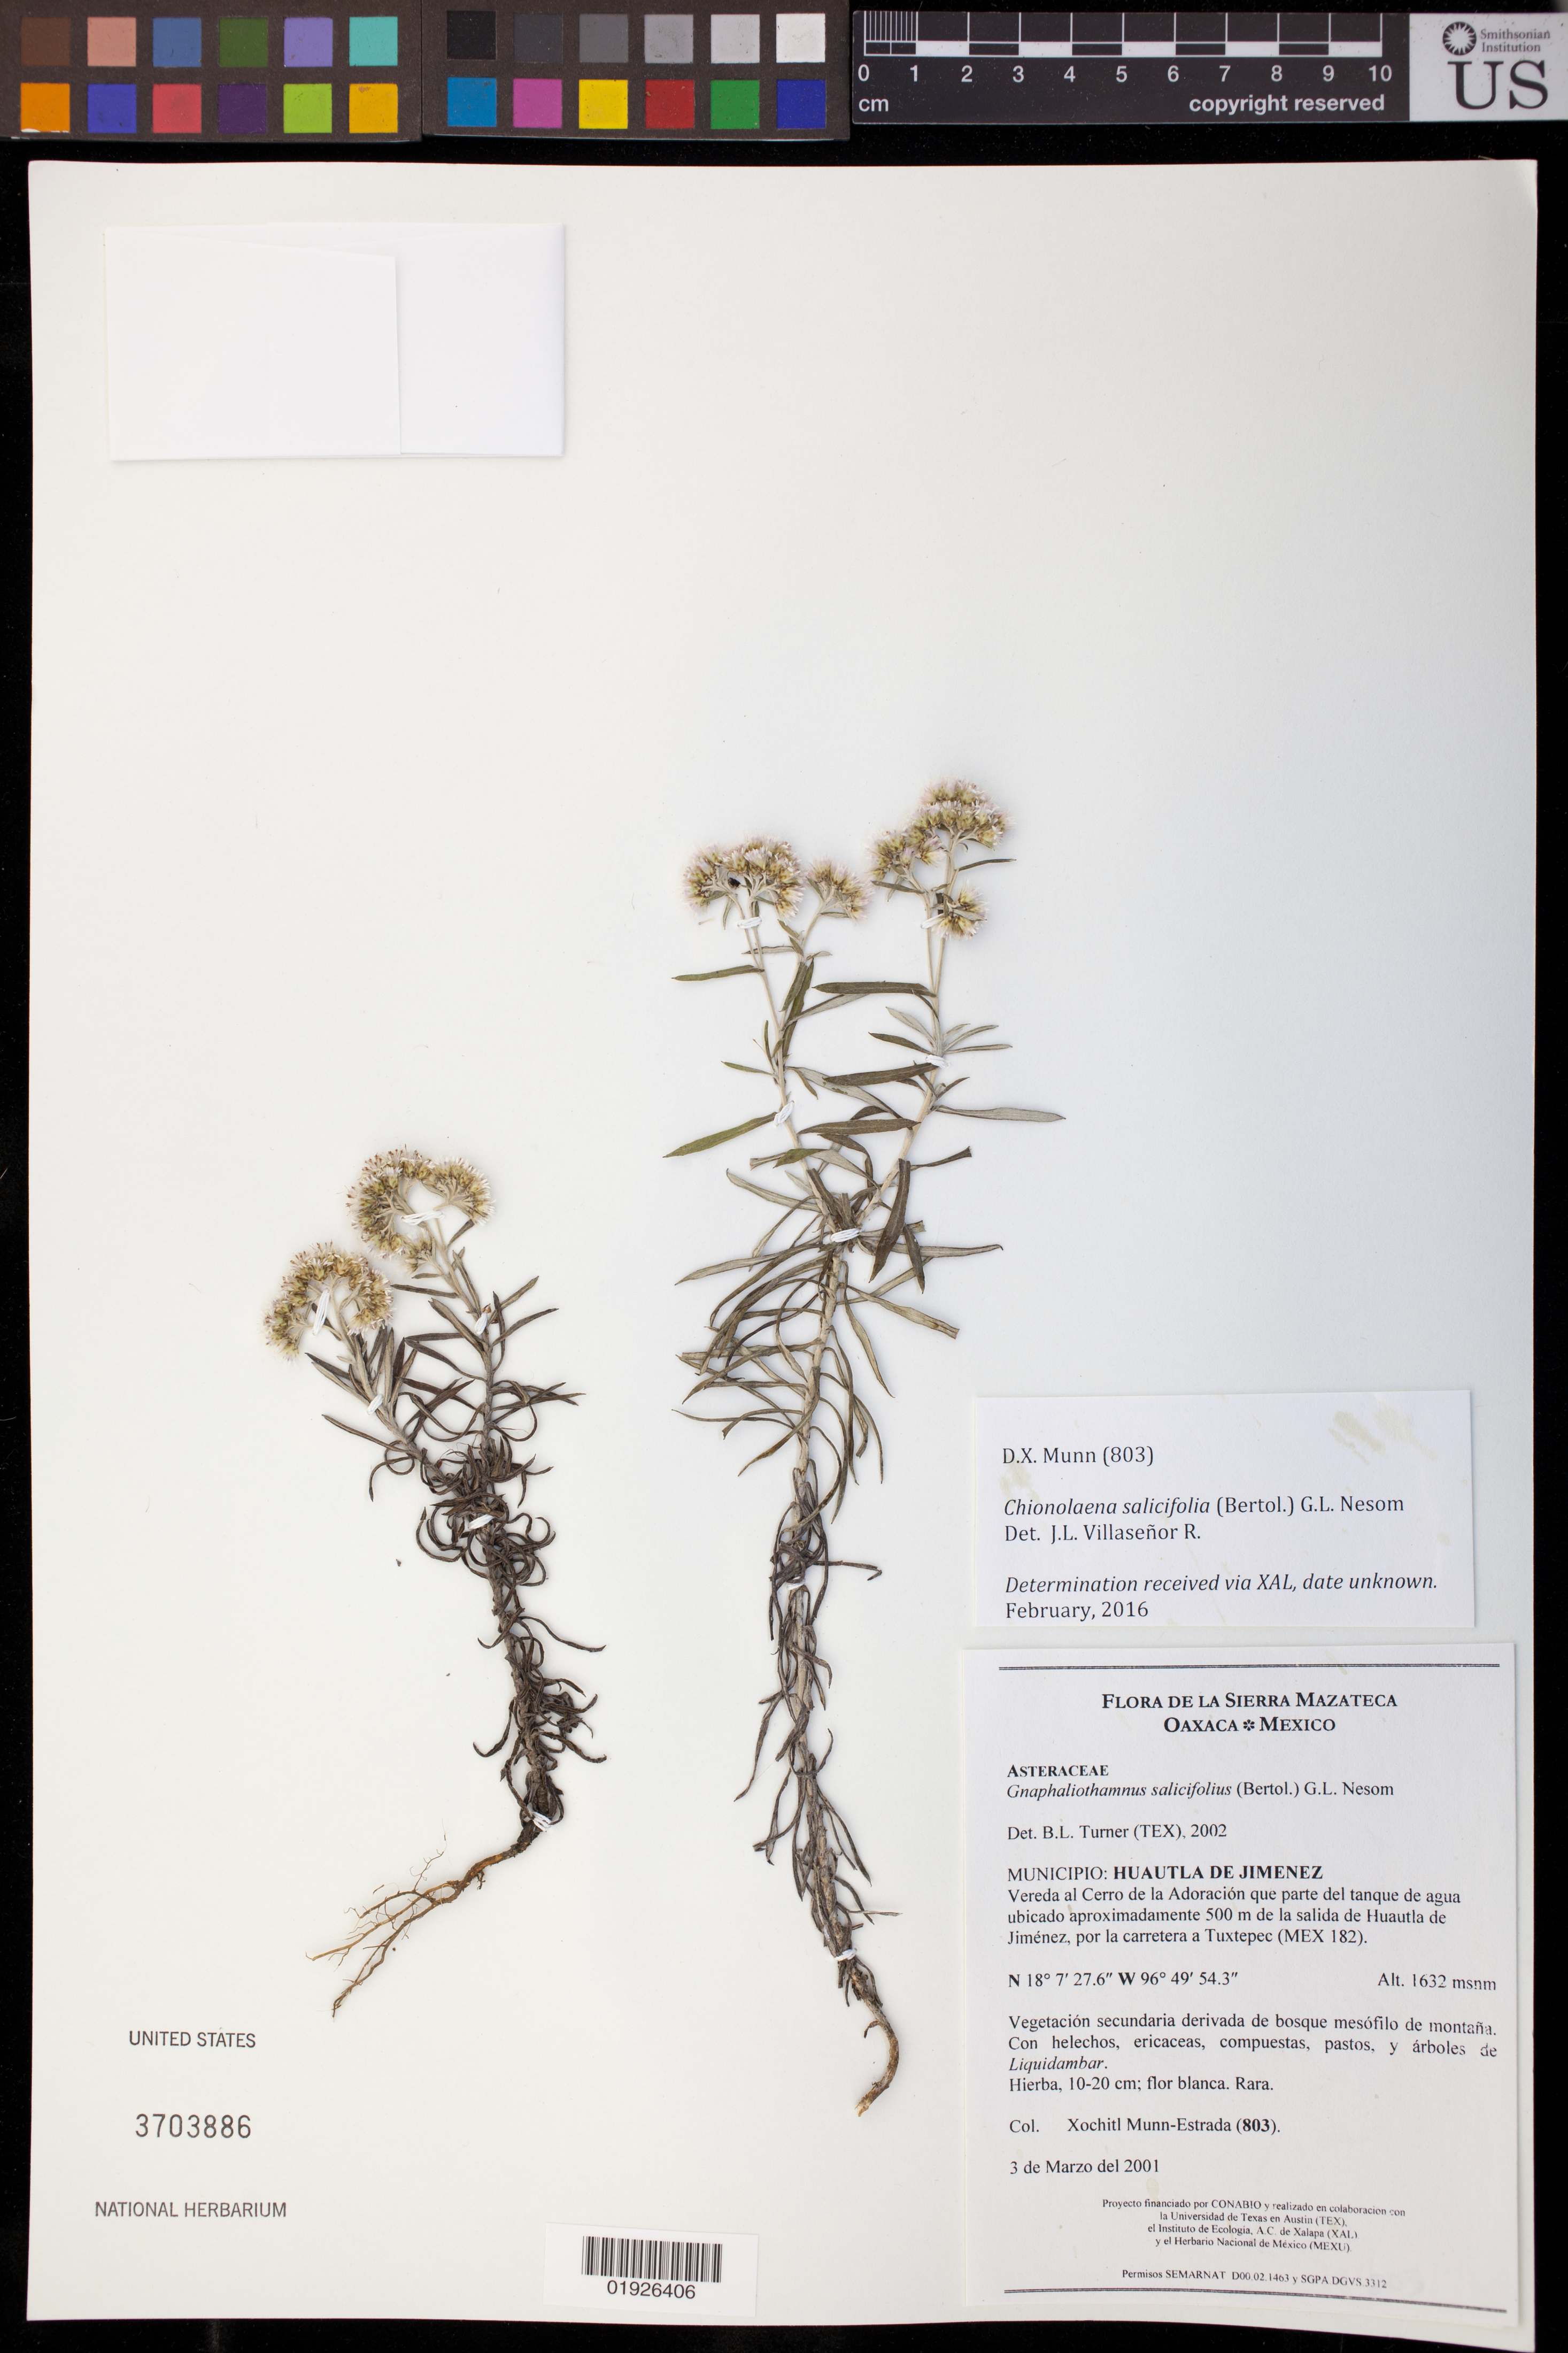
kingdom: Plantae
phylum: Tracheophyta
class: Magnoliopsida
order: Asterales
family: Asteraceae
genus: Chionolaena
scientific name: Chionolaena salicifolia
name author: (Bertol.) G.L. Nesom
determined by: Villasenor, J. L.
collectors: X. Munn-Estrada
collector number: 803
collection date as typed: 3 de Marzo del 2001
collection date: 2001-03-03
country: Mexico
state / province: Oaxaca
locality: Municipio: Huautla de Jimenez, vereda al Cerro de la Adoracion que parte del tanque de agua ubicado aproximadamente 500 m de la salida de Huautla de Jimenez, por la carretera a Tuxtepec (MEX 182).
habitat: Vegetacion secundaria derivada de bosque mesofilo de montana.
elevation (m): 1632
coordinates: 18 7 27.6 N, 96 49 54.3 W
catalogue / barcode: US 3703886